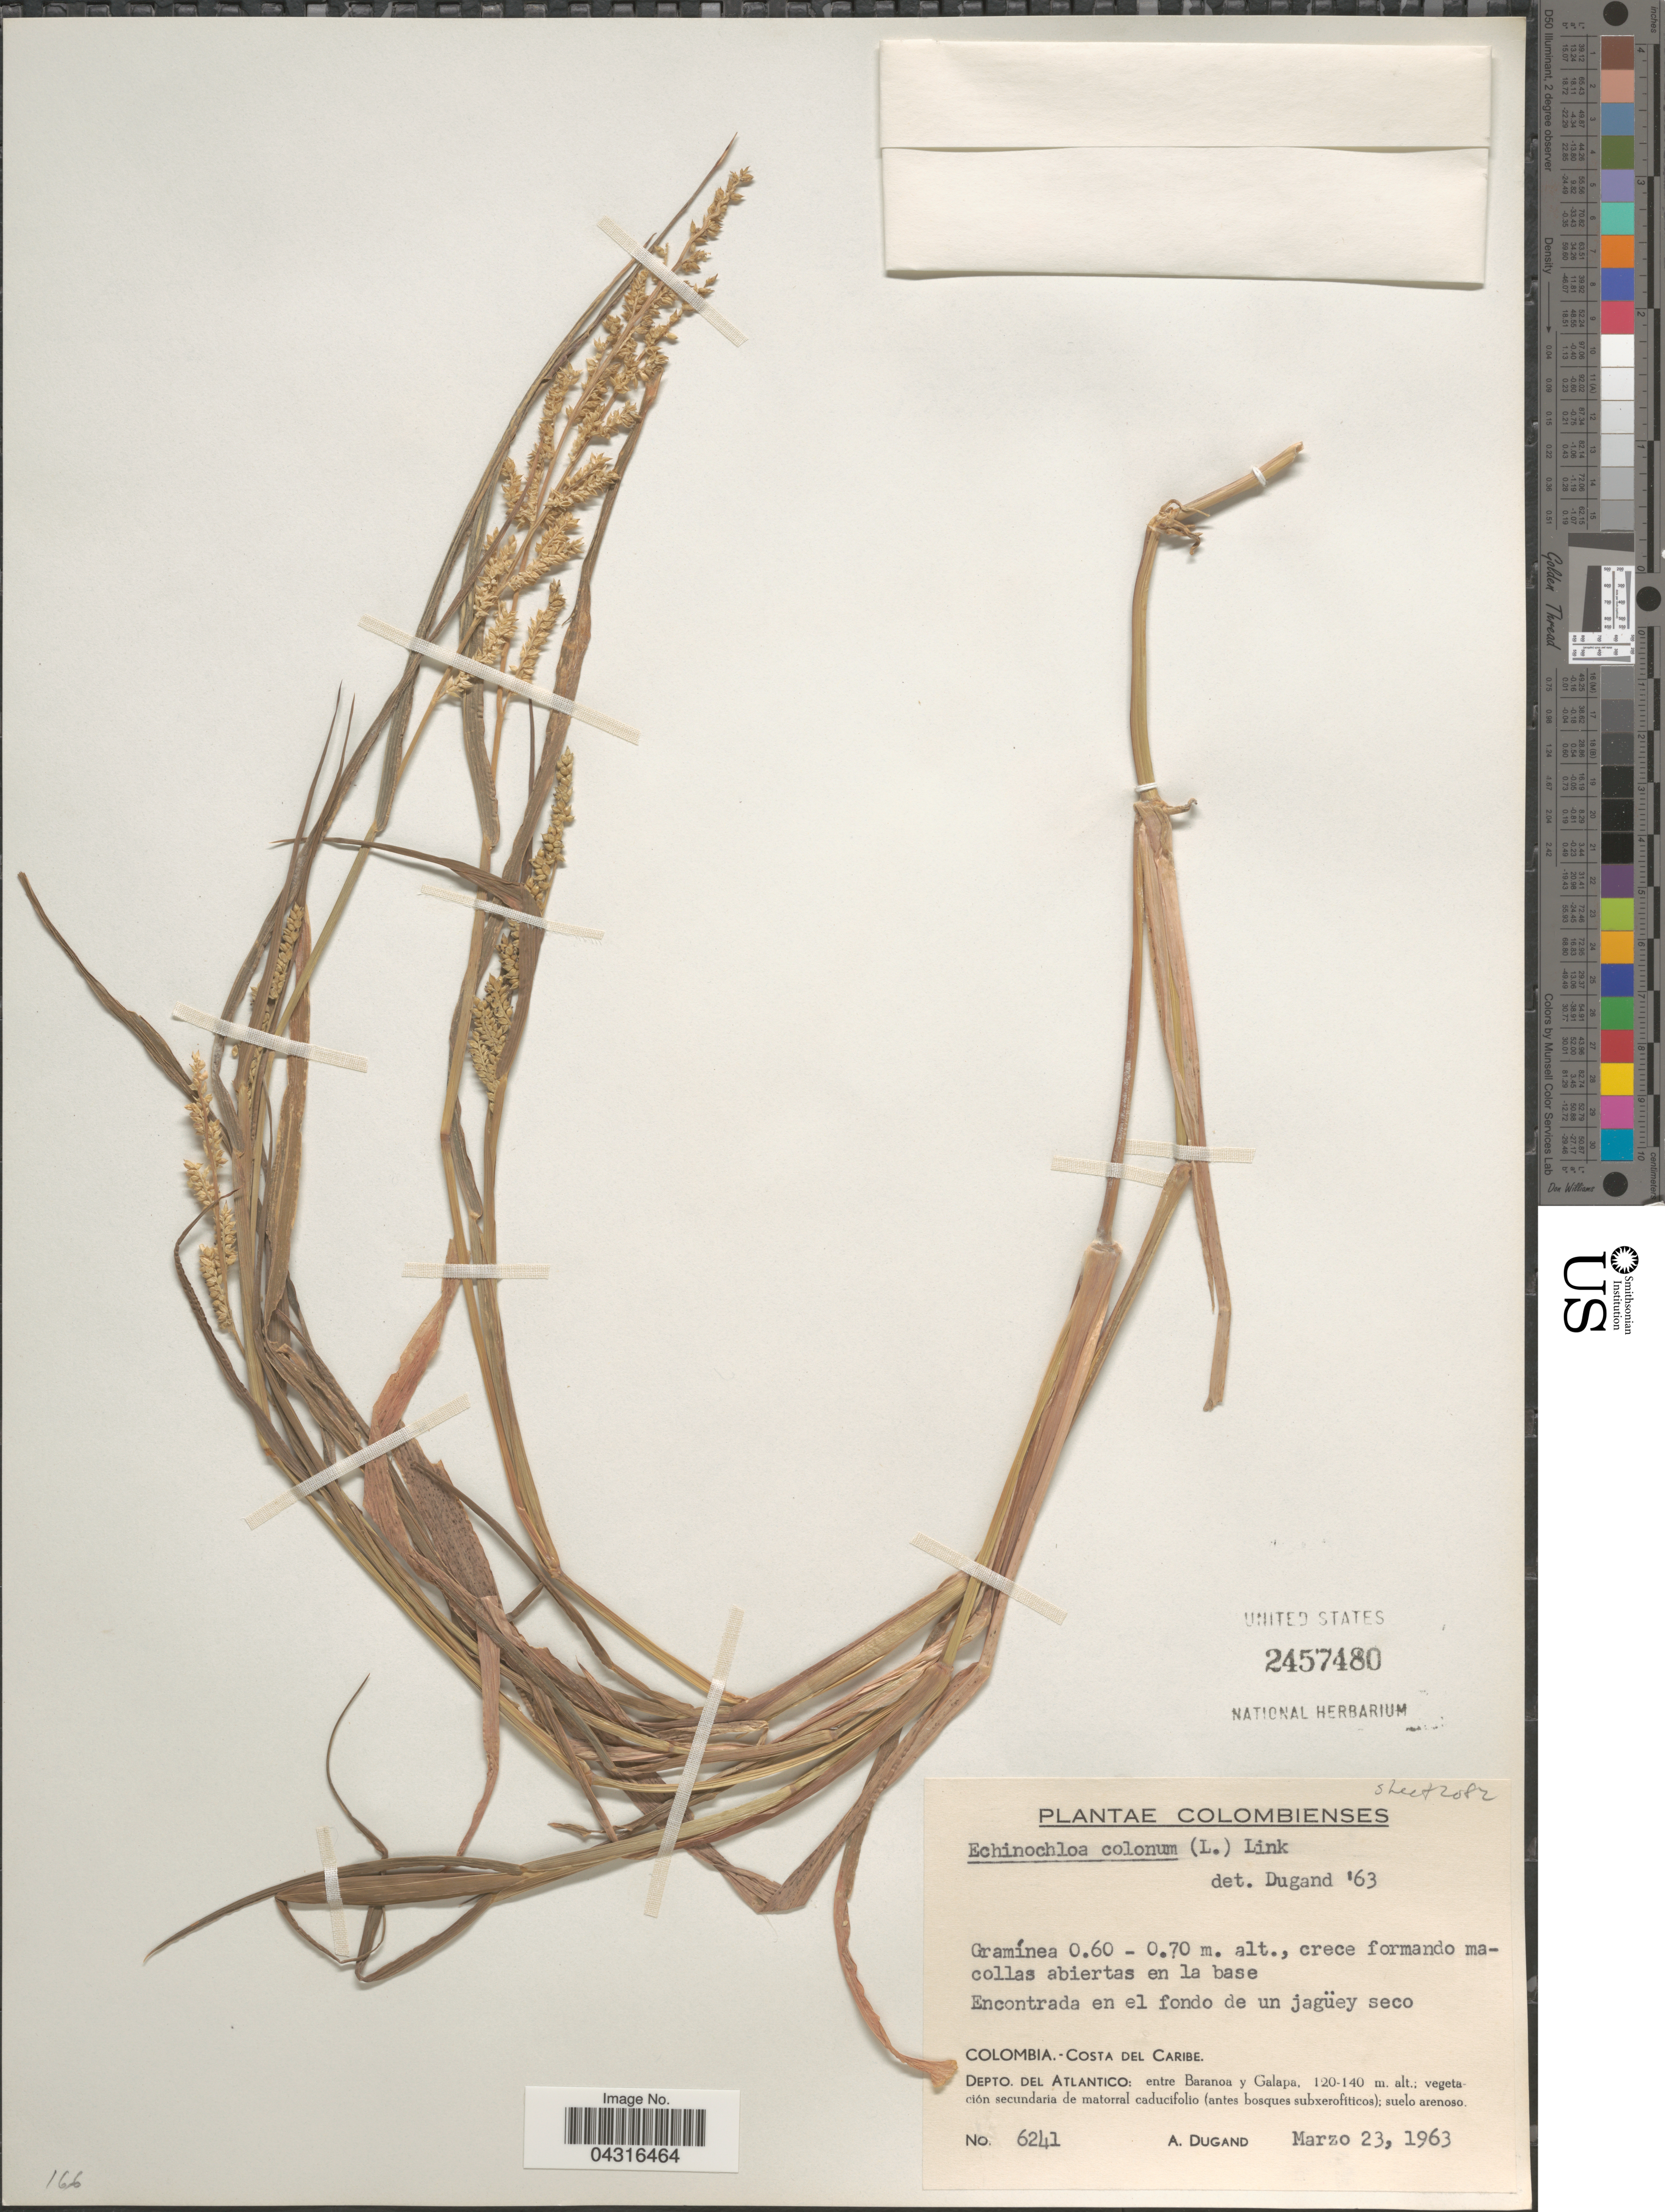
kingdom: Plantae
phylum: Tracheophyta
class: Liliopsida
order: Poales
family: Poaceae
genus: Echinochloa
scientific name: Echinochloa colona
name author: (L.) Link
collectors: A. Dugand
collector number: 6241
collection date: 1963-03-23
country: Colombia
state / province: Atlántico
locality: Costa del Caribe. Depto. del Atlantico: entre Baranoa y Galapa.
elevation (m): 120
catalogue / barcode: US 2457480